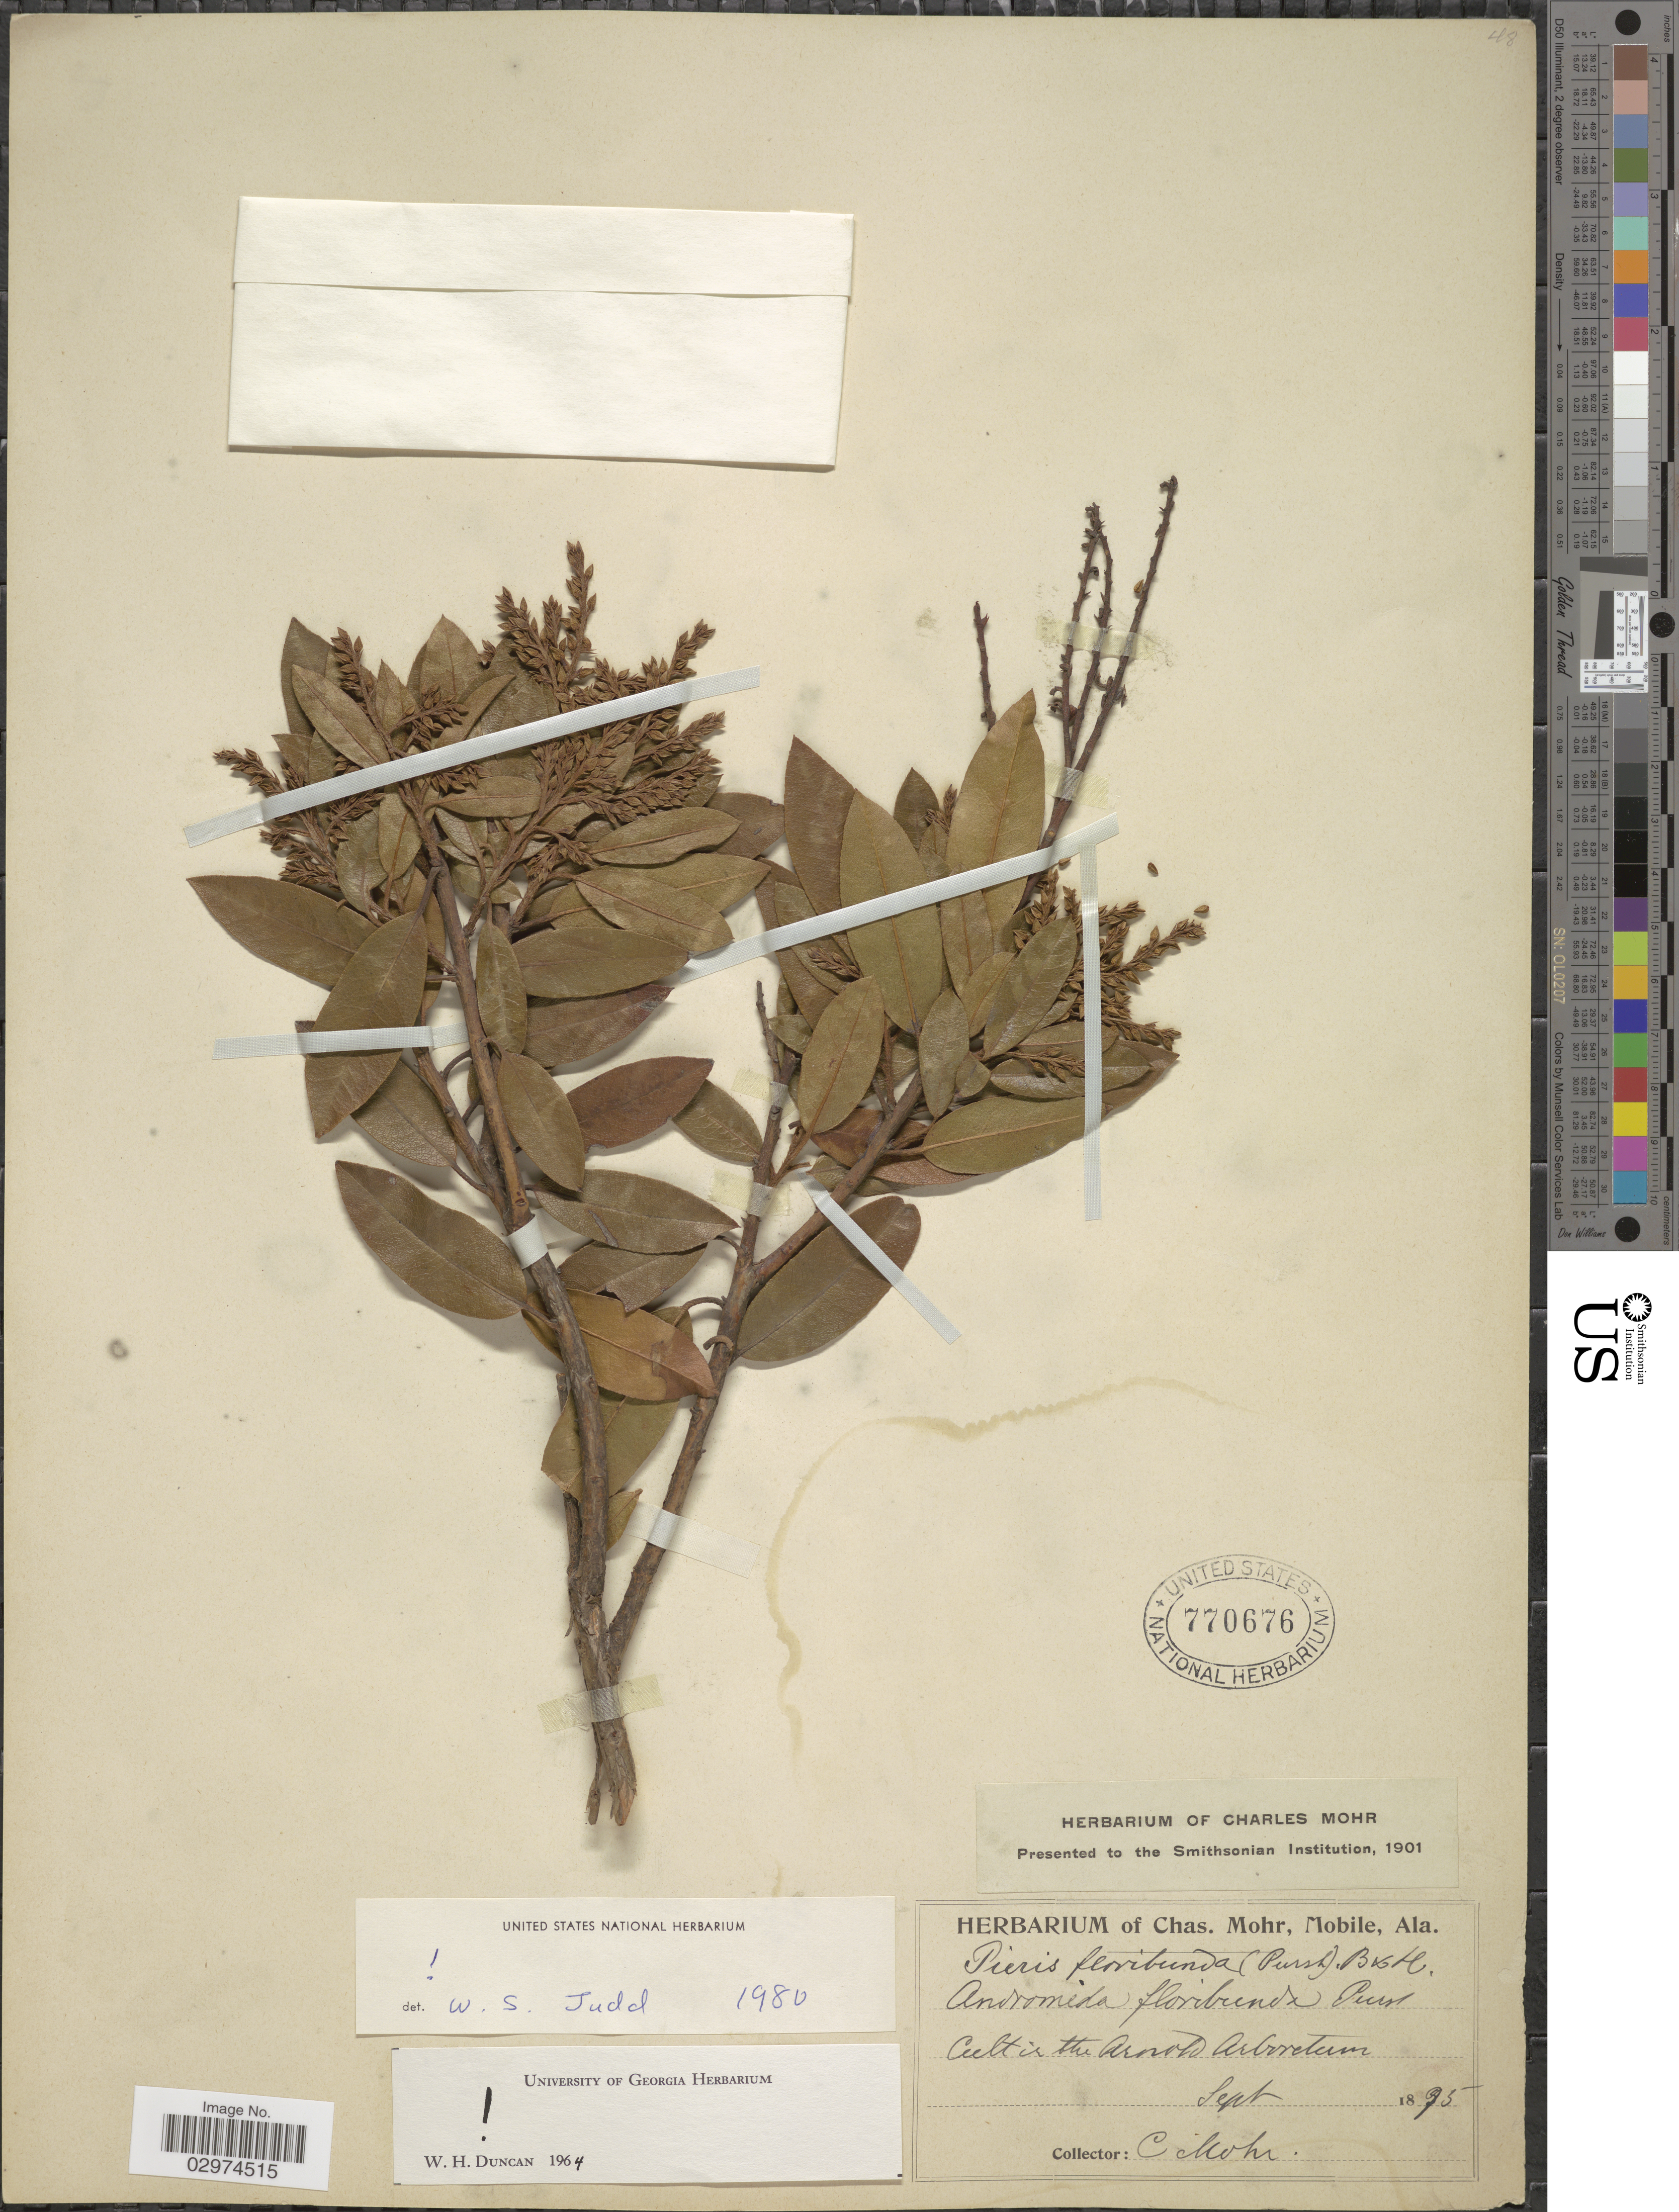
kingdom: Plantae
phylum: Tracheophyta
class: Magnoliopsida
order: Ericales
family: Ericaceae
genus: Pieris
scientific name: Pieris floribunda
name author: (Pursh) Benth. & Hook. f.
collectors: C. T. Mohr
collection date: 1895-09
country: United States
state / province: Massachusetts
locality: Cult. in the Arnold Arboretum.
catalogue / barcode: US 770676